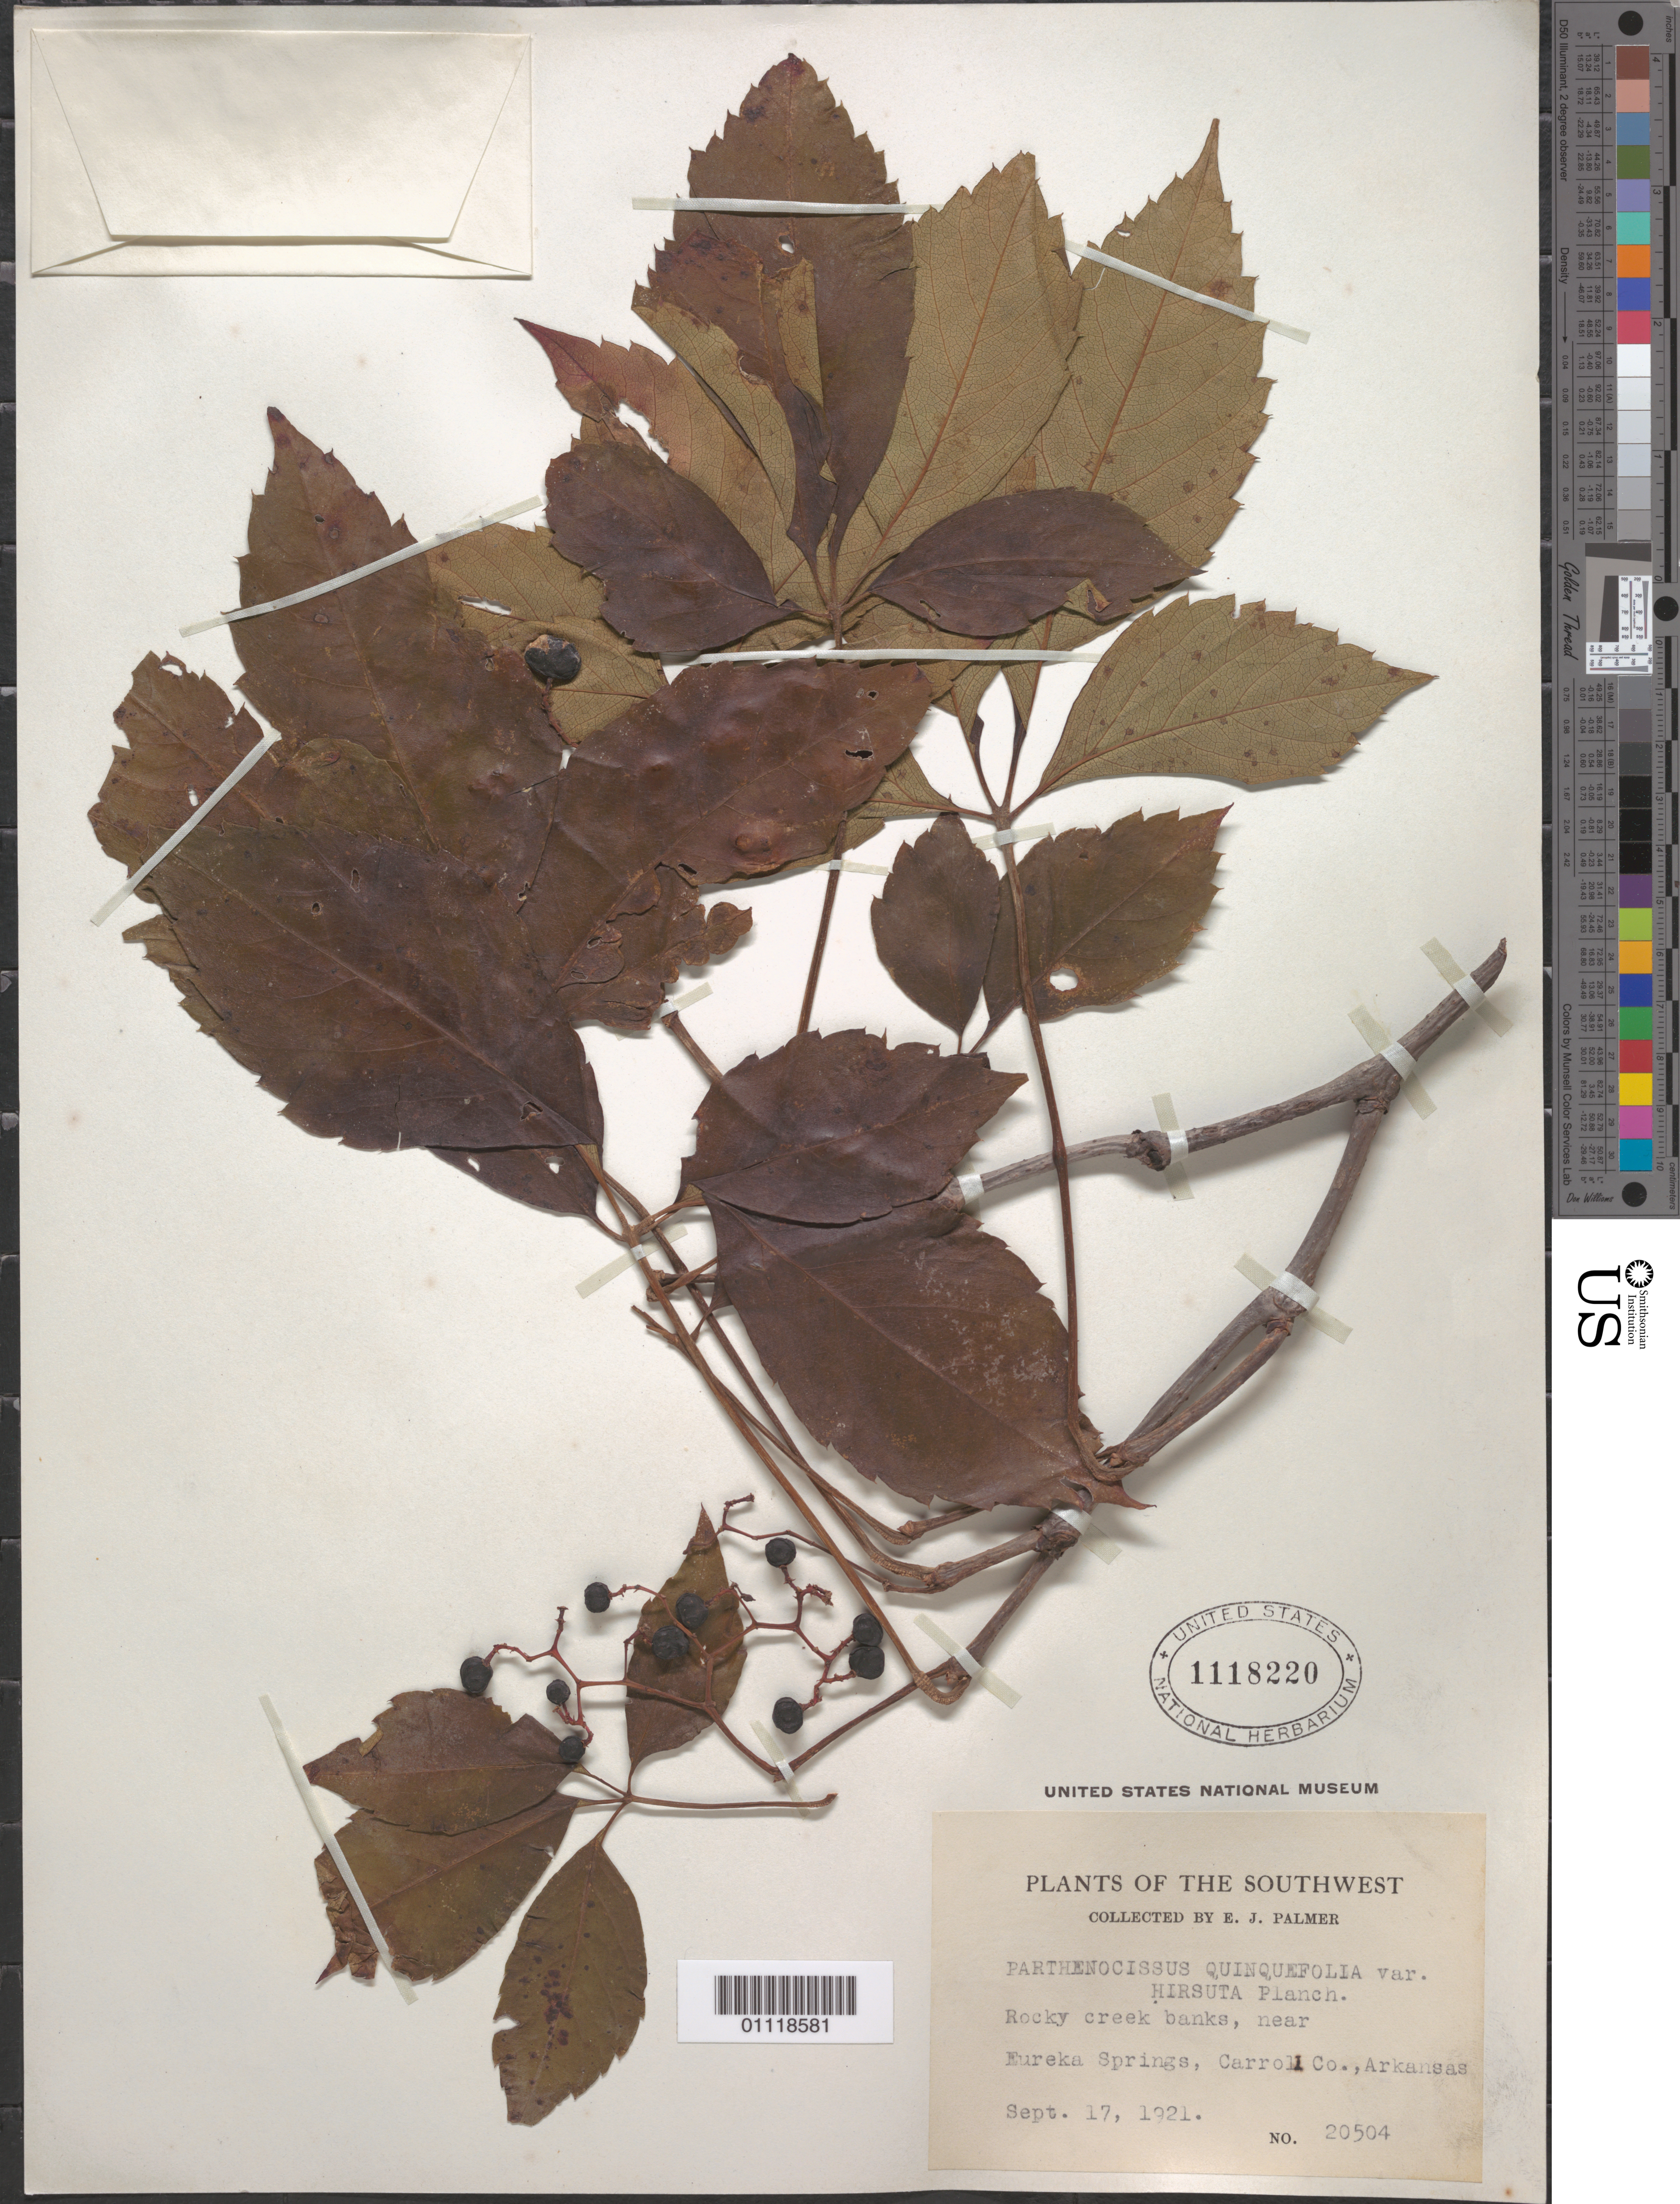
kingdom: Plantae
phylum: Tracheophyta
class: Magnoliopsida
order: Vitales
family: Vitaceae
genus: Parthenocissus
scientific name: Parthenocissus quinquefolia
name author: (L.) Planch.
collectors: E. J. Palmer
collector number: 20504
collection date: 1921-09-17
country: United States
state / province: Arkansas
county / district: Carroll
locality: Eureka Springs.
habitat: Rocky creek banks.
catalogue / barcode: US 1118220